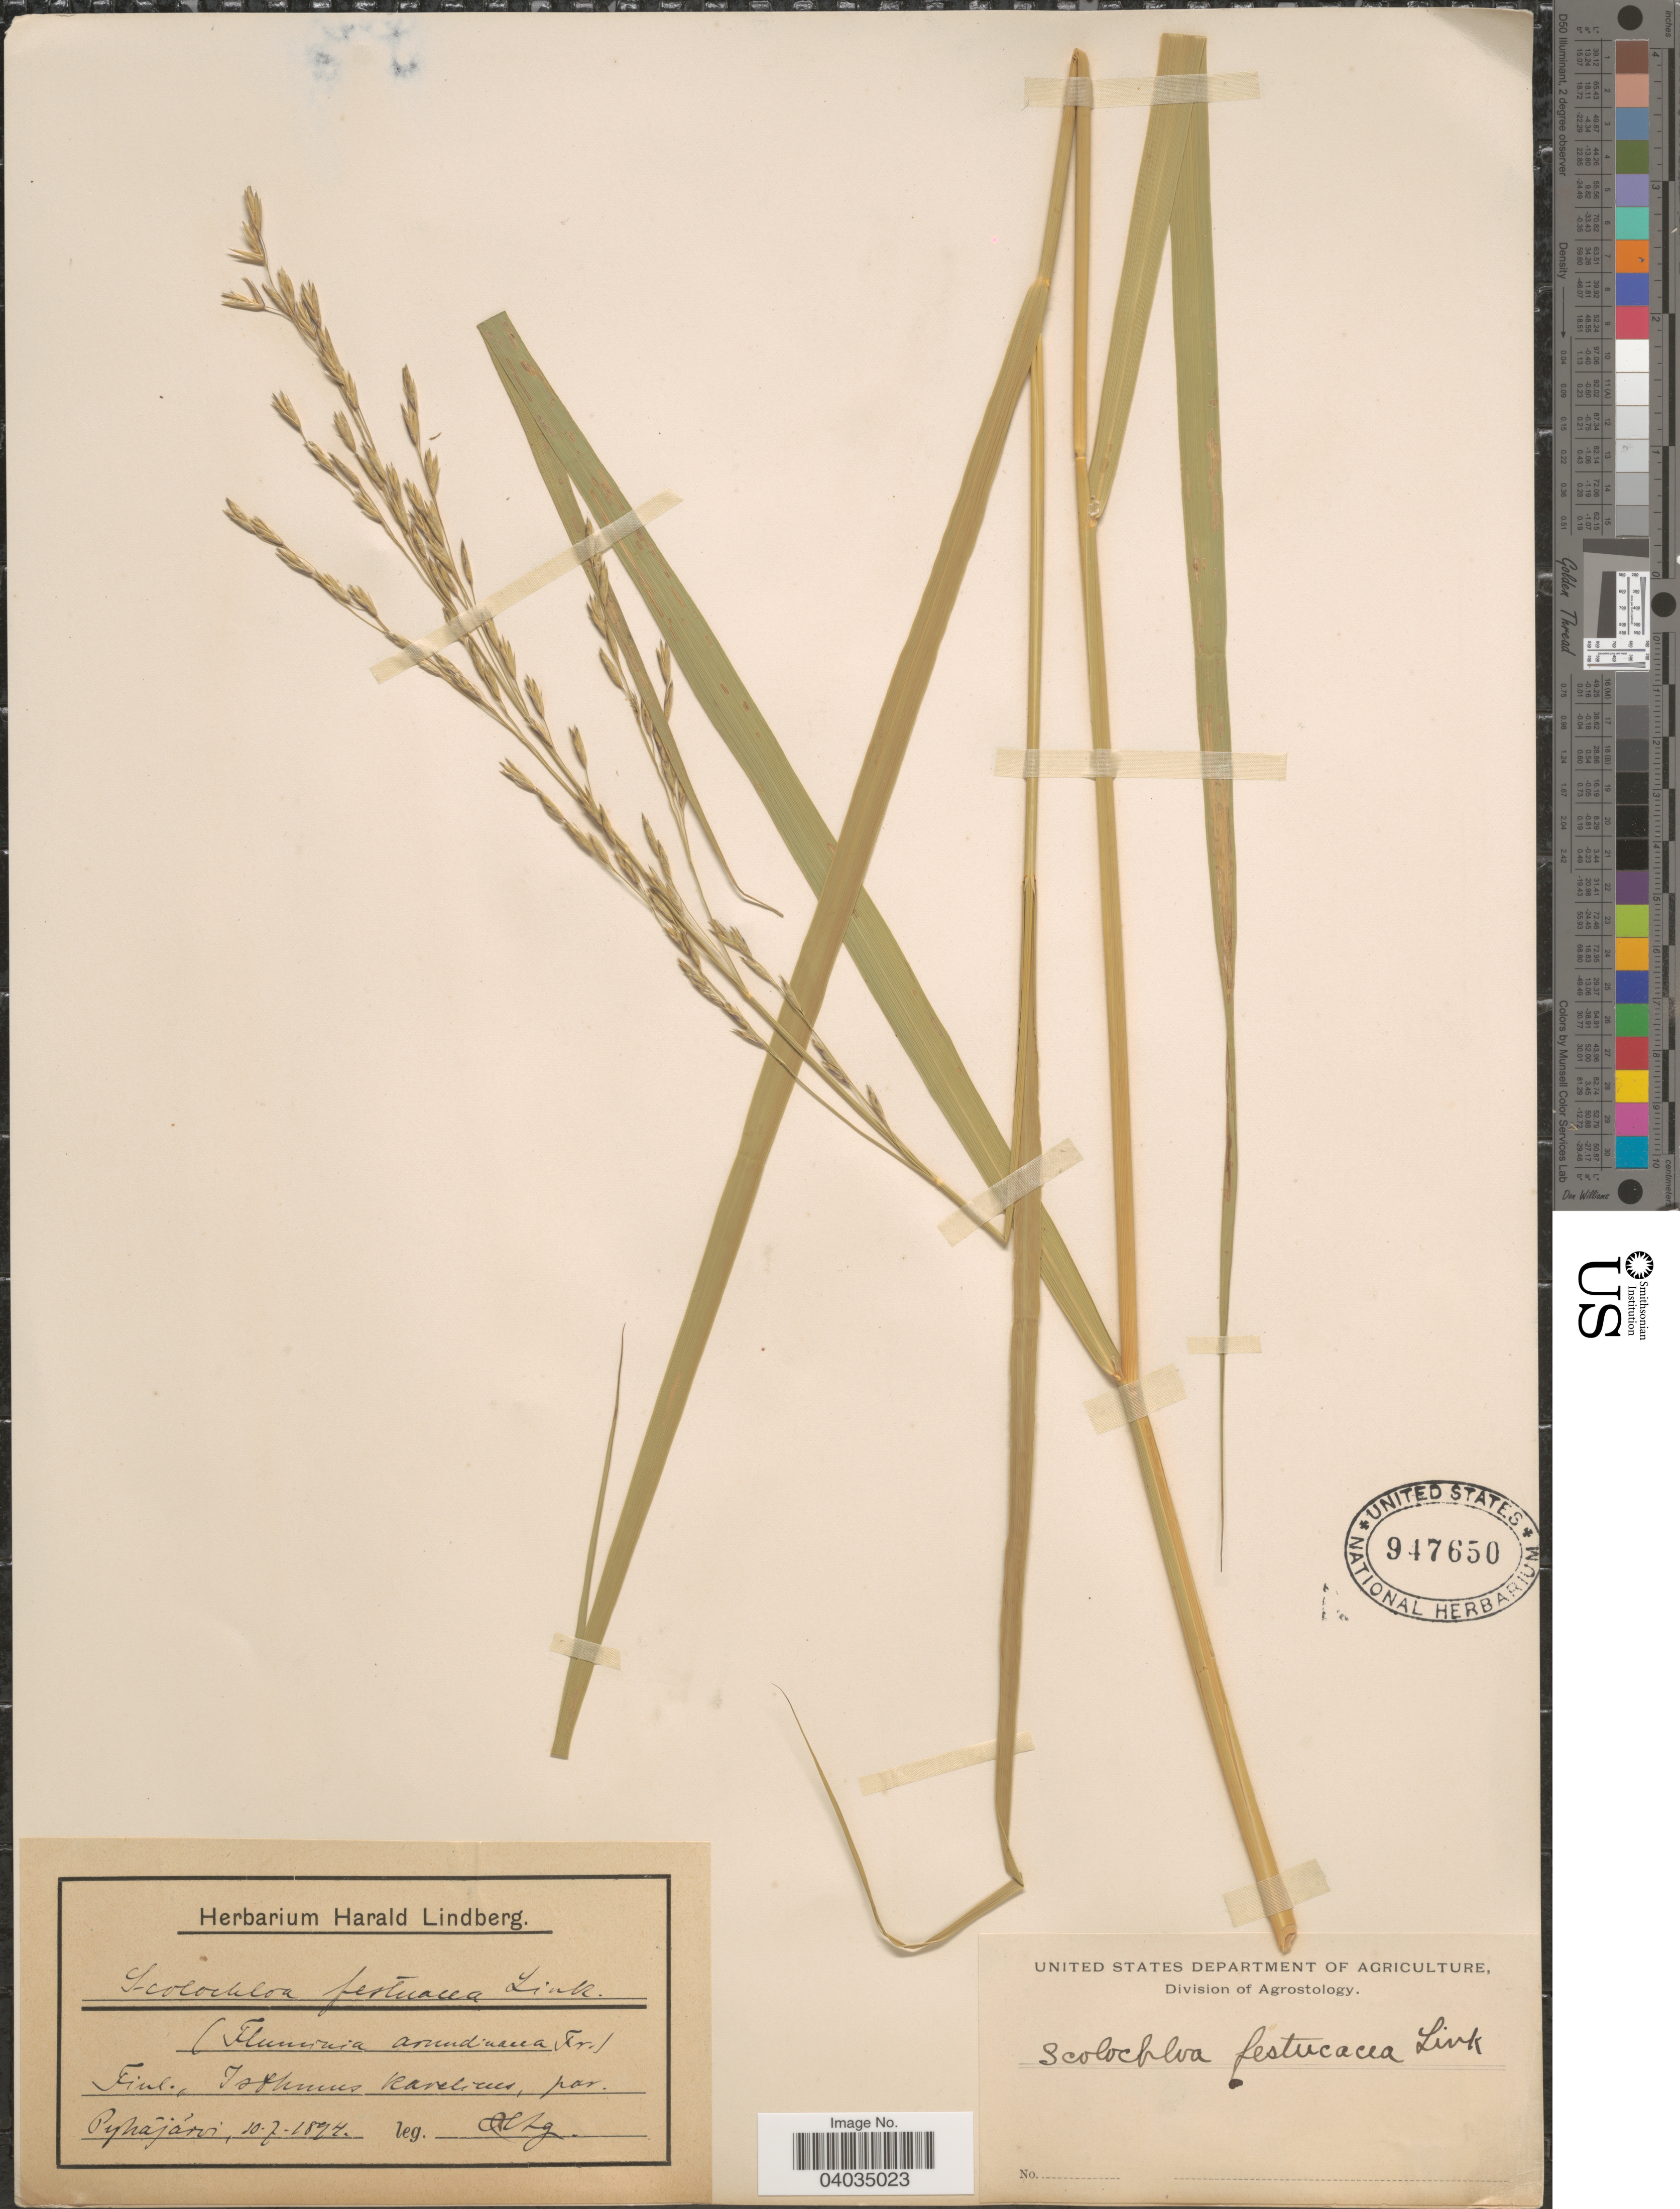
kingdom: Plantae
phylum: Tracheophyta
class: Liliopsida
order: Poales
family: Poaceae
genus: Scolochloa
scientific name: Scolochloa festucacea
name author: (Willd.) Link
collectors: H. Lindberg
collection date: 1874-07-10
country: Finland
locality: Finl., Isthums ratetims, par Pyhájárvi.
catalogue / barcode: US 947650